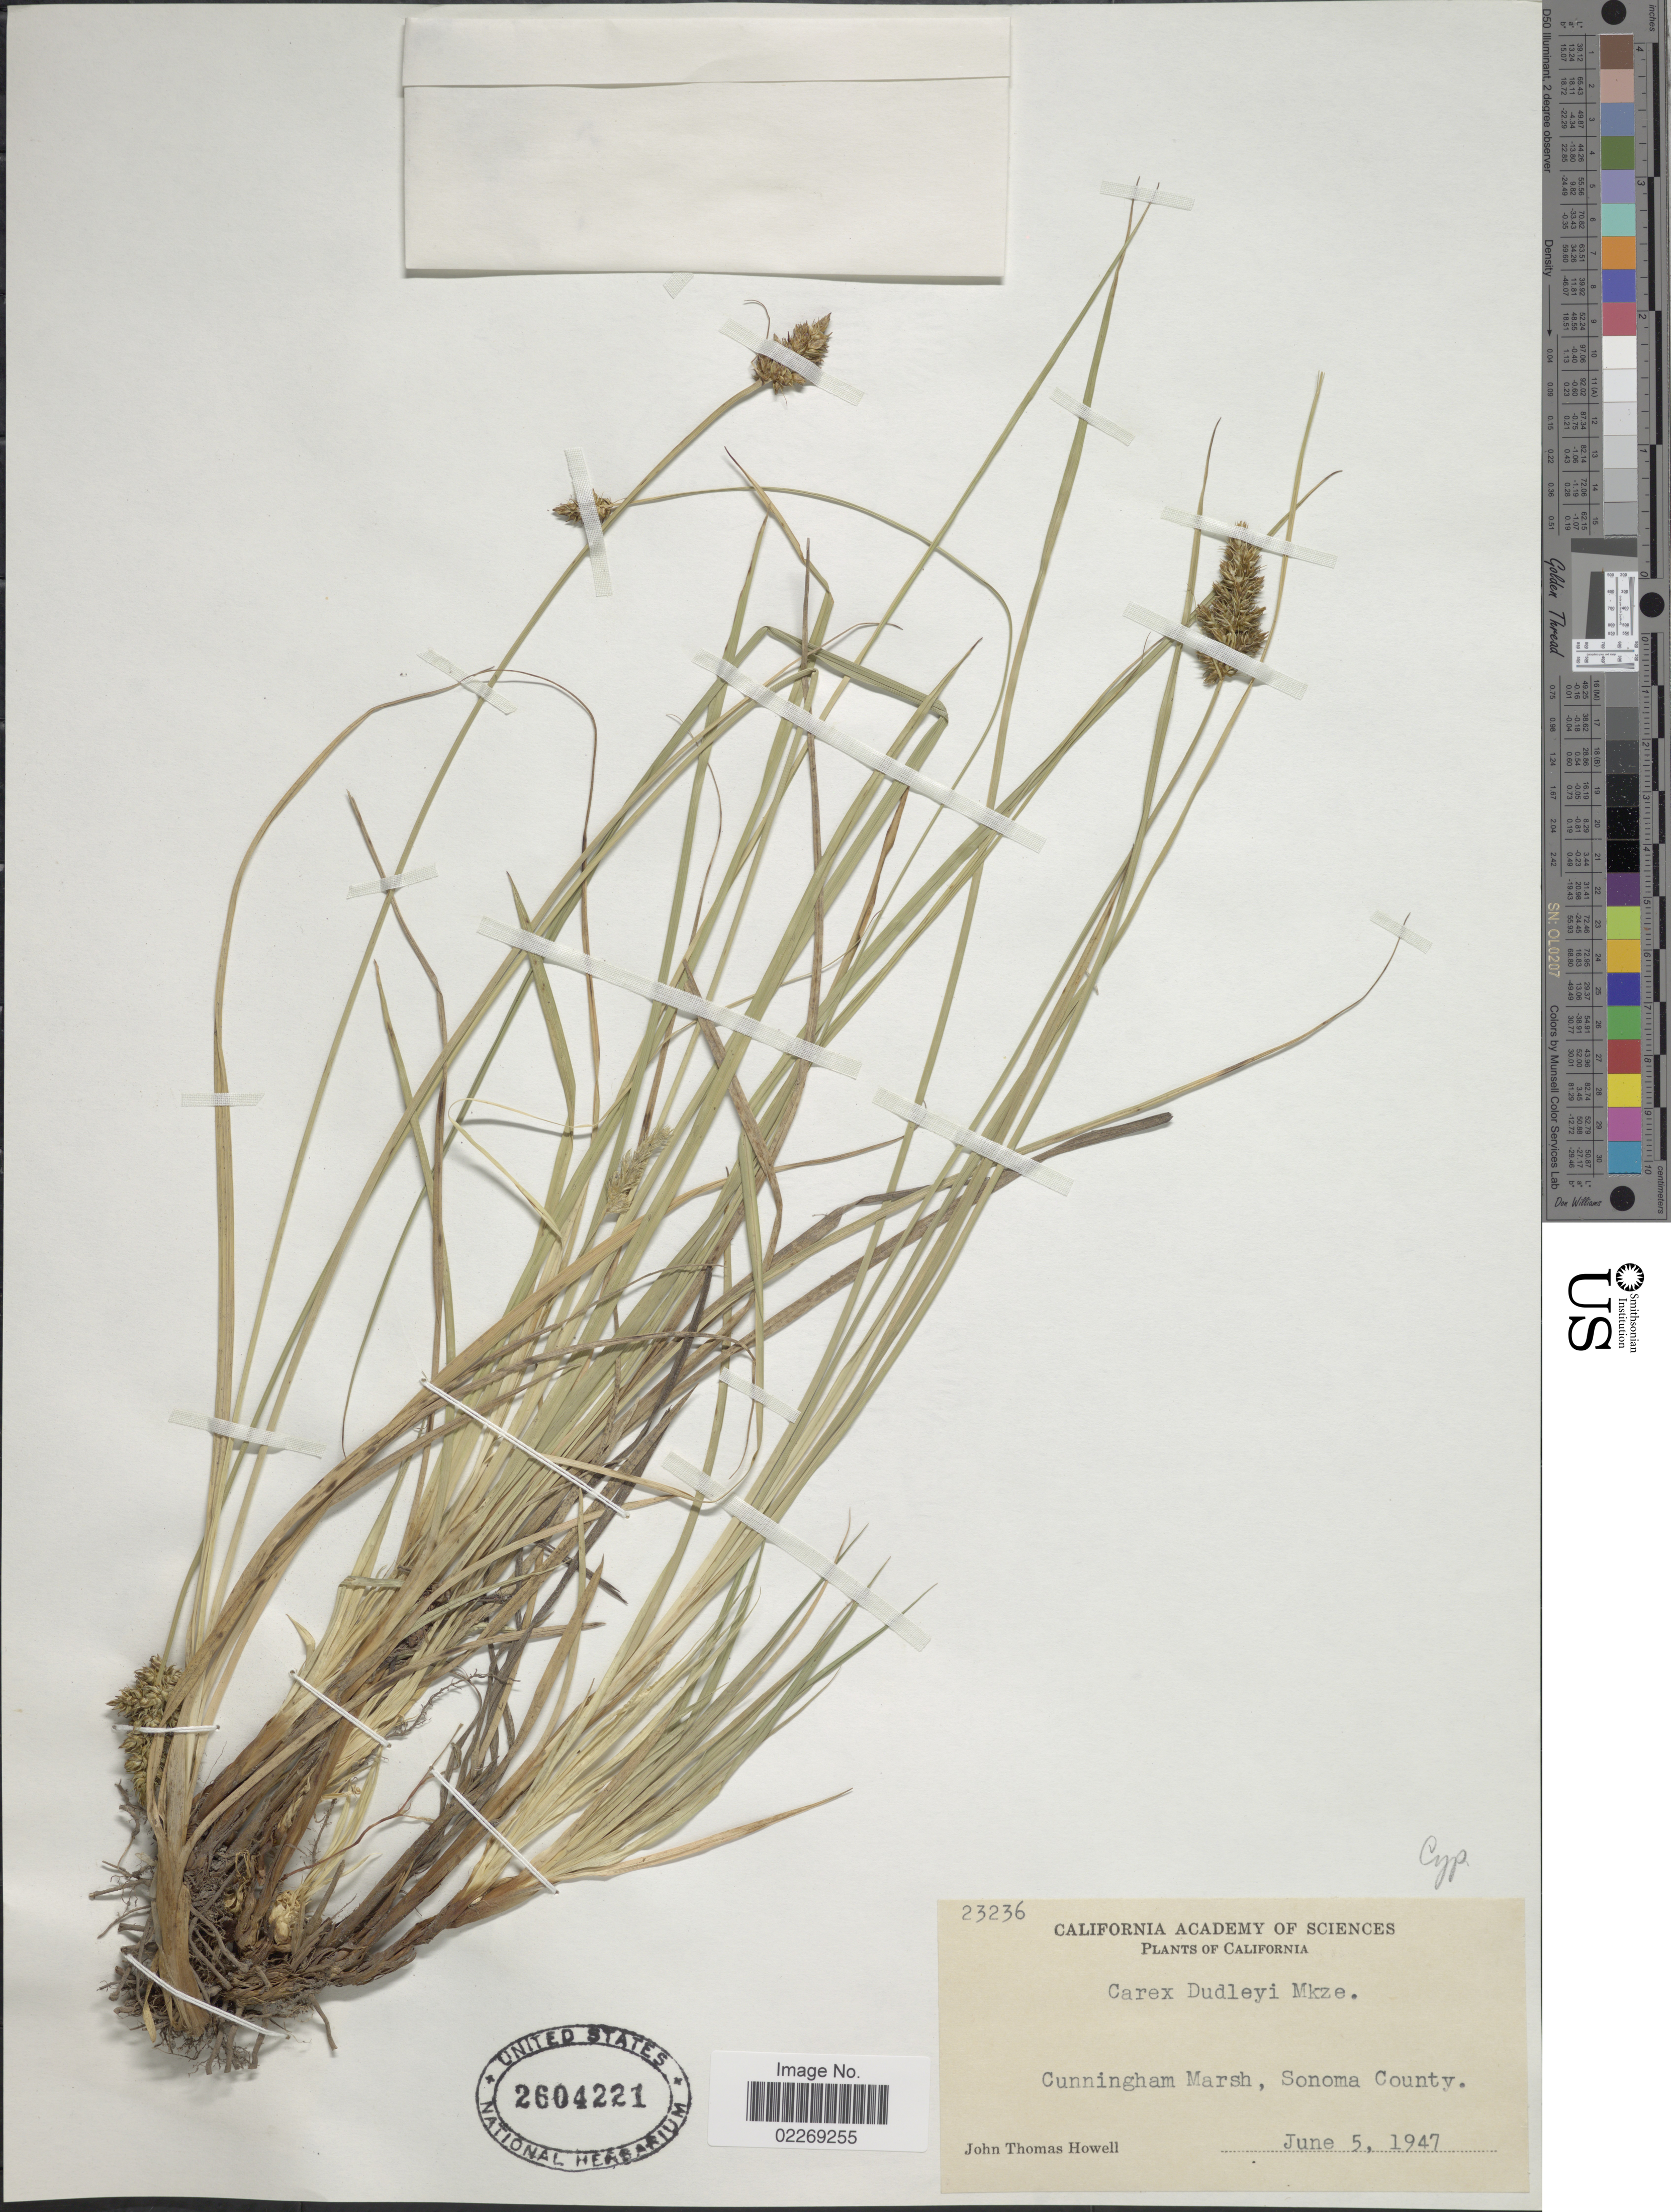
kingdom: Plantae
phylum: Tracheophyta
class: Liliopsida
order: Poales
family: Cyperaceae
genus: Carex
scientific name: Carex densa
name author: (L.H. Bailey) L.H. Bailey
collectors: J. T. Howell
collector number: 23236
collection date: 1947-06-05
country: United States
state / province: California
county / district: Sonoma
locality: Cunningham Marsh, Sonoma County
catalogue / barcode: US 2604221